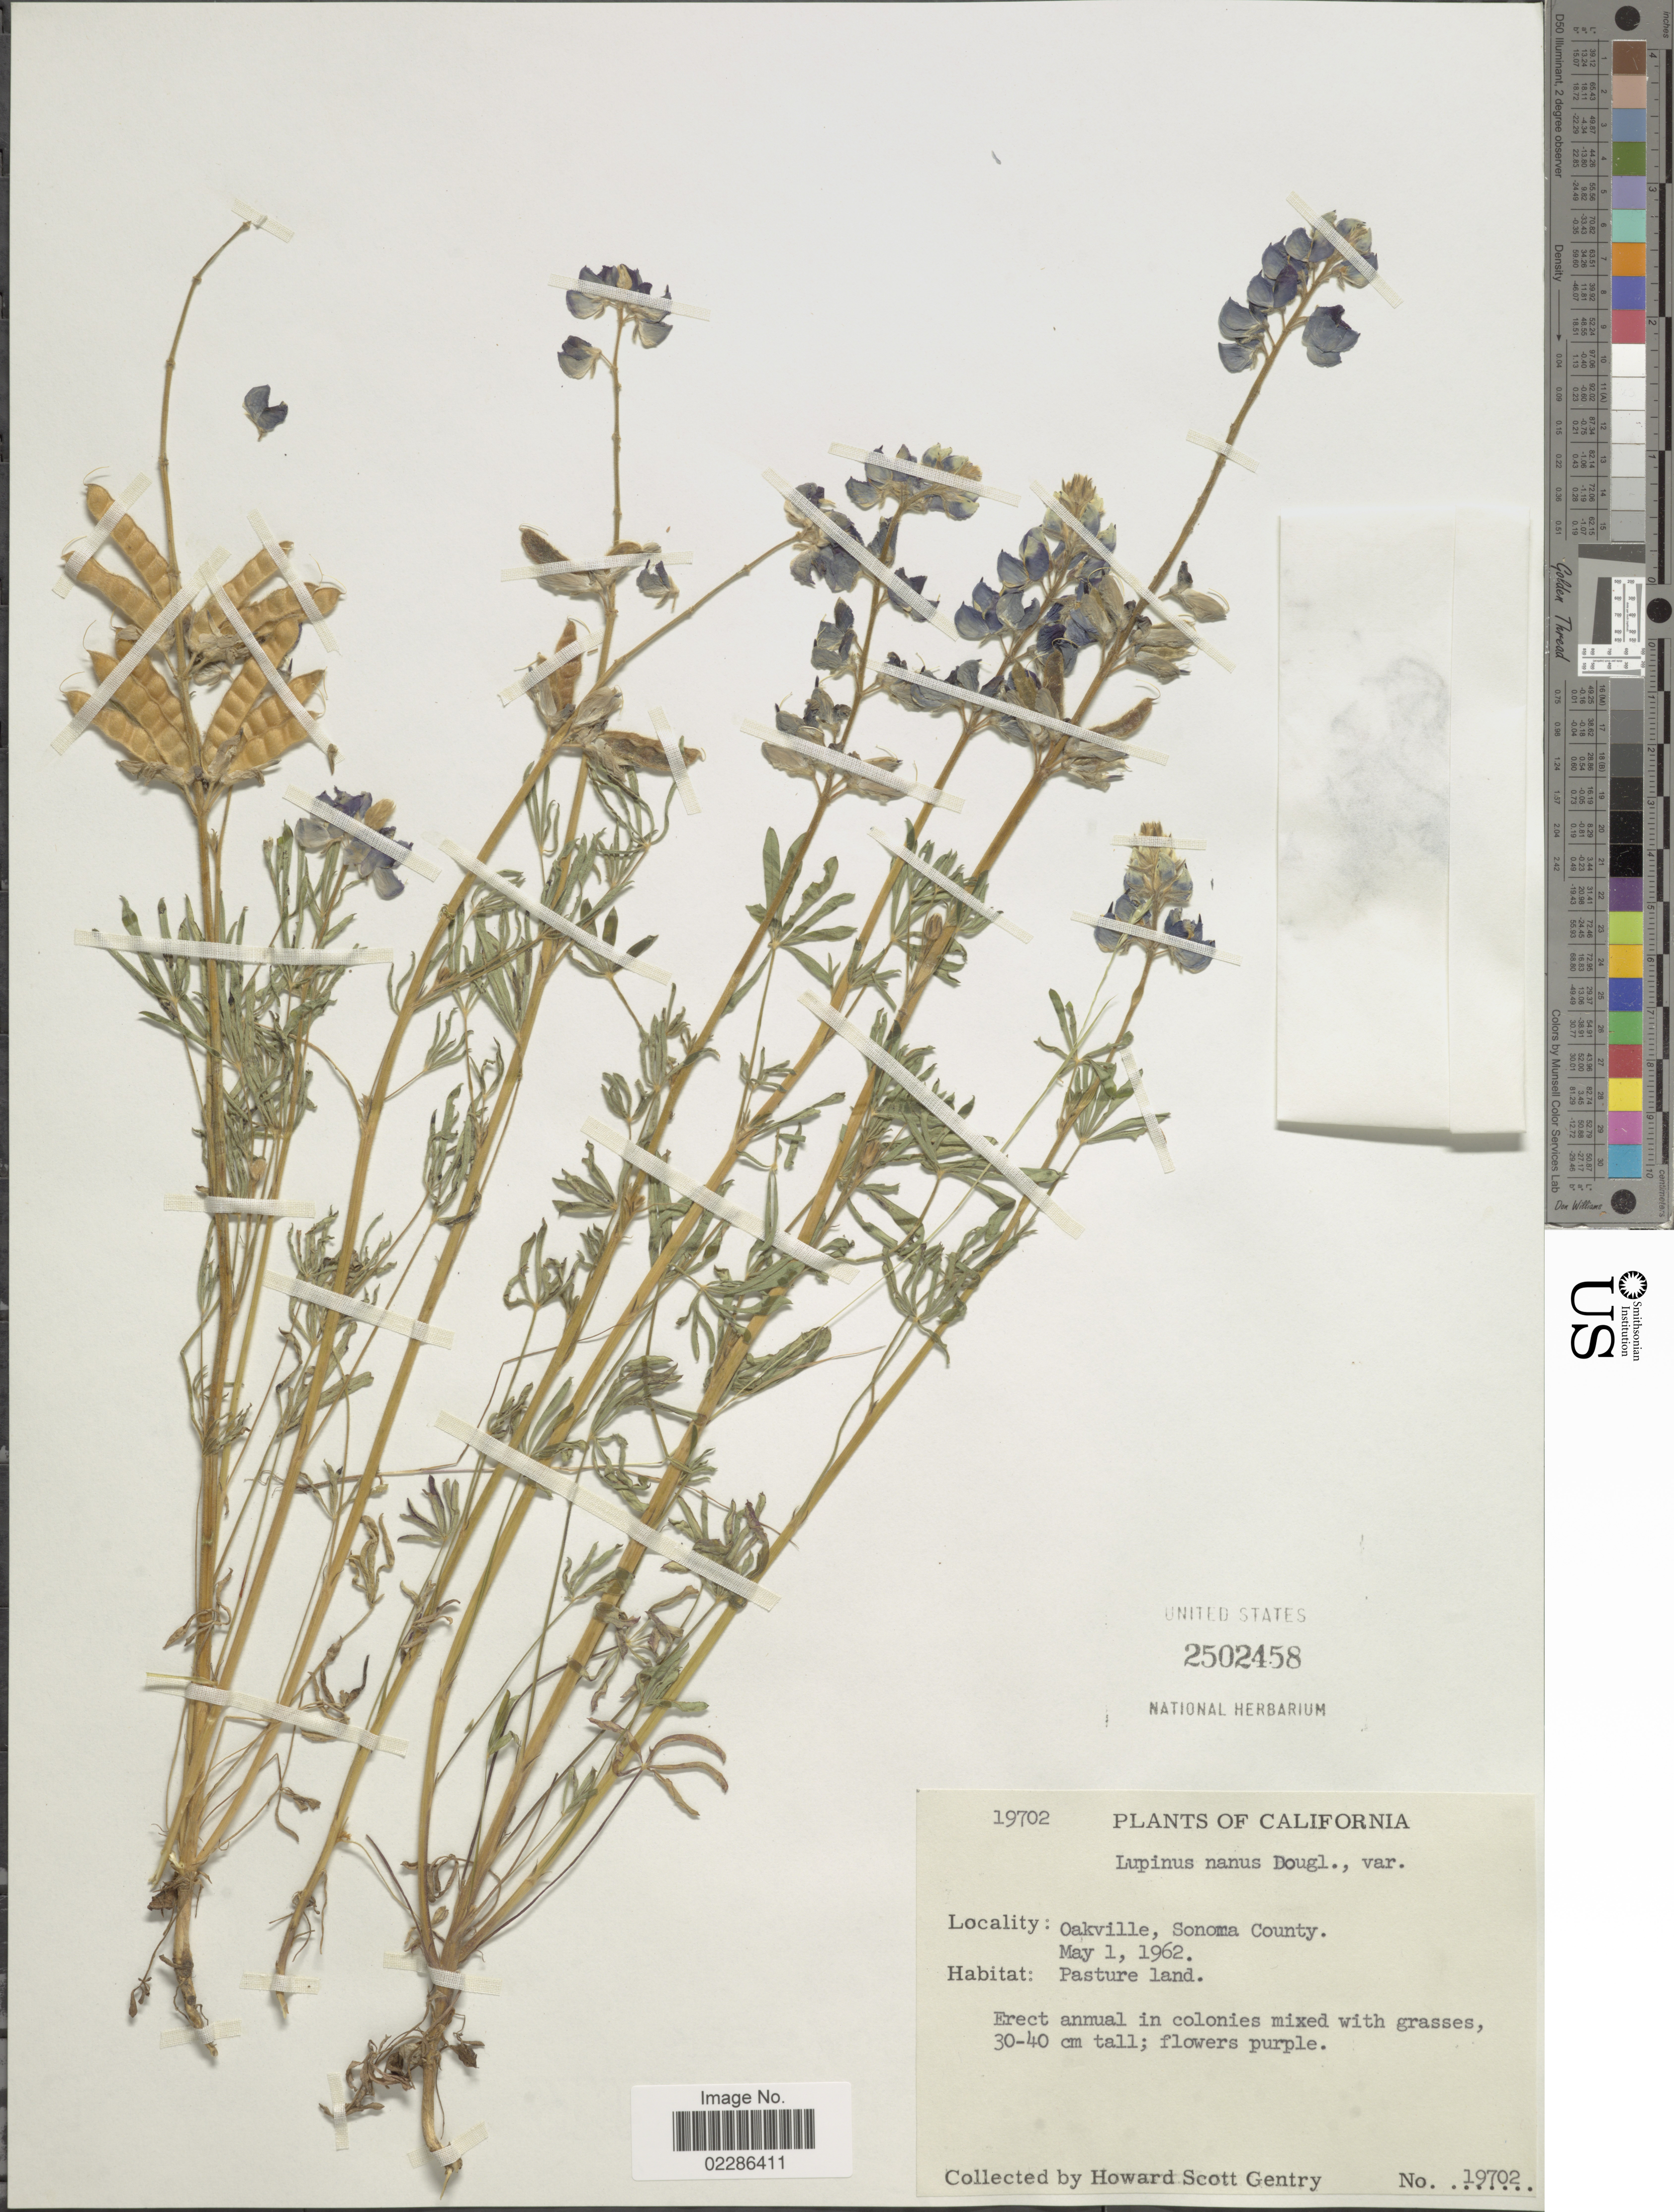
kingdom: Plantae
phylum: Tracheophyta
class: Magnoliopsida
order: Fabales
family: Fabaceae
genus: Lupinus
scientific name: Lupinus nanus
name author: Douglas ex Benth.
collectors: H. S. Gentry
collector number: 19702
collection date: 1962-05-01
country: United States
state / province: California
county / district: Sonoma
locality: Oakville, Sonoma county, Pasture land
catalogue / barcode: US 2502458